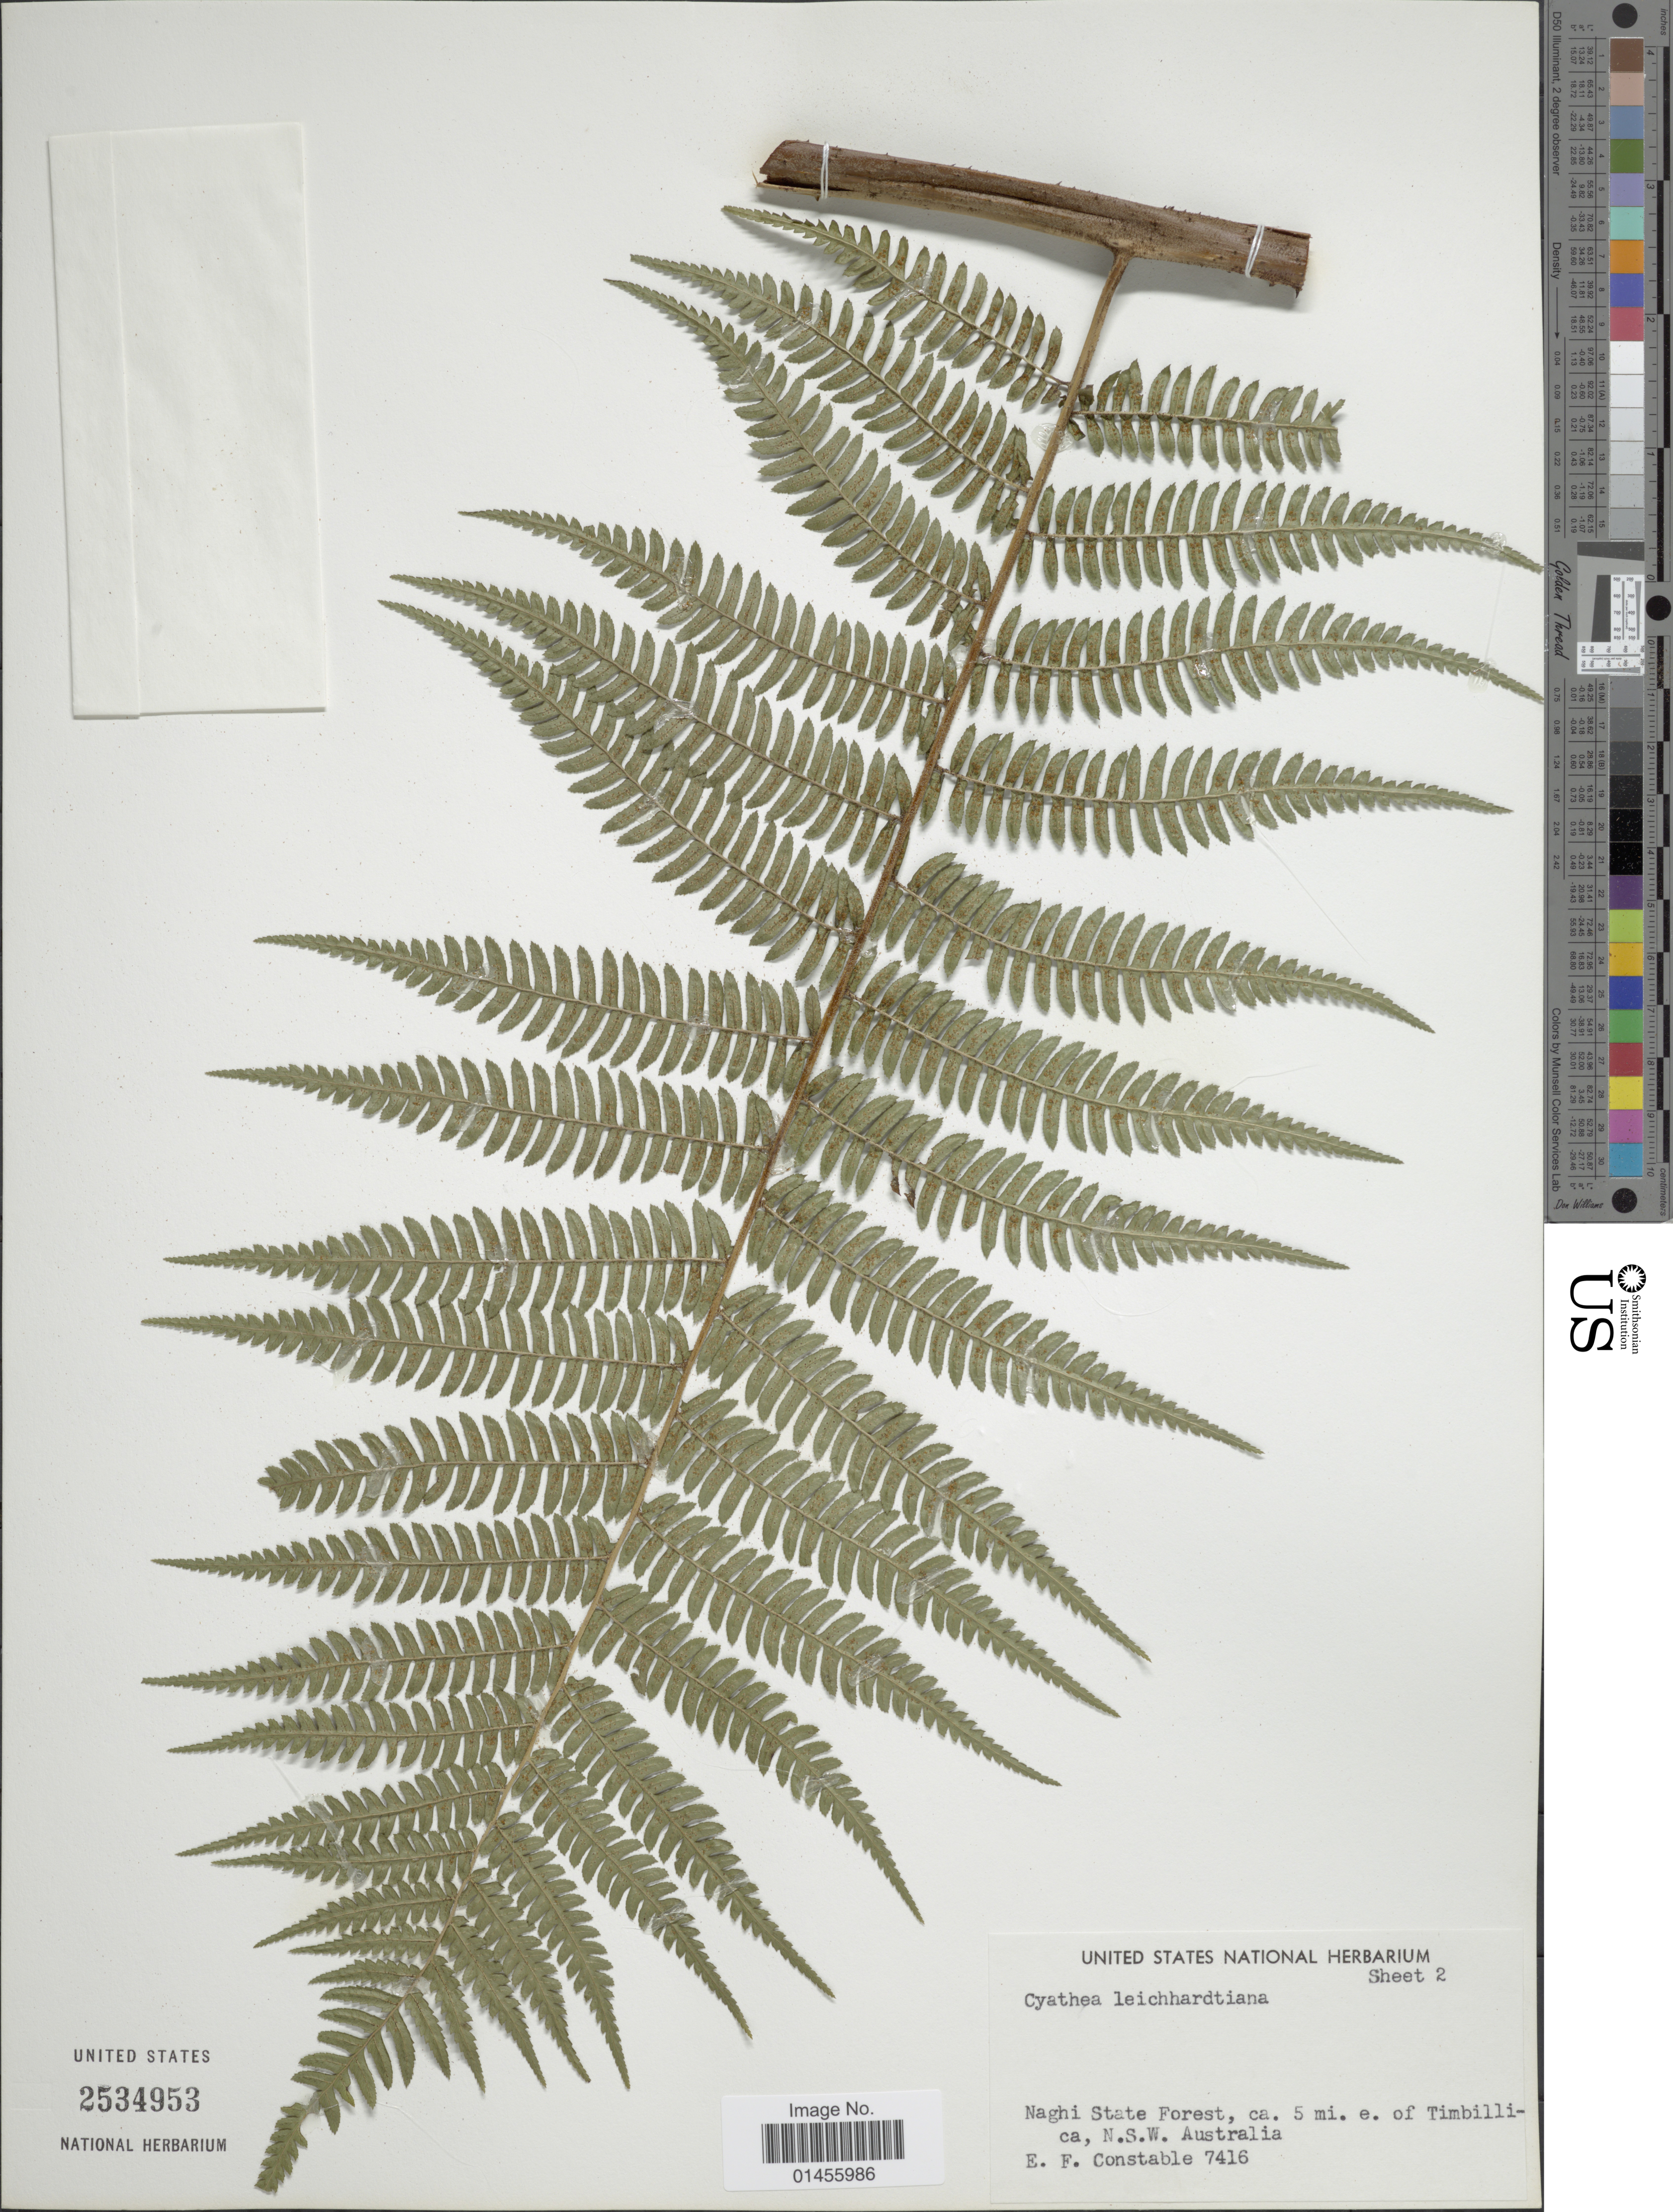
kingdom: Plantae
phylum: Tracheophyta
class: Polypodiopsida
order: Cyatheales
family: Cyatheaceae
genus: Alsophila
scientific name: Alsophila australis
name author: R. Br.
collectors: E. F. Constable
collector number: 7416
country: Australia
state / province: New South Wales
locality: Naghi State Forest, 5 mi., of Tmibillica, N.S.W. Australia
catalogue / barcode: US 2534953